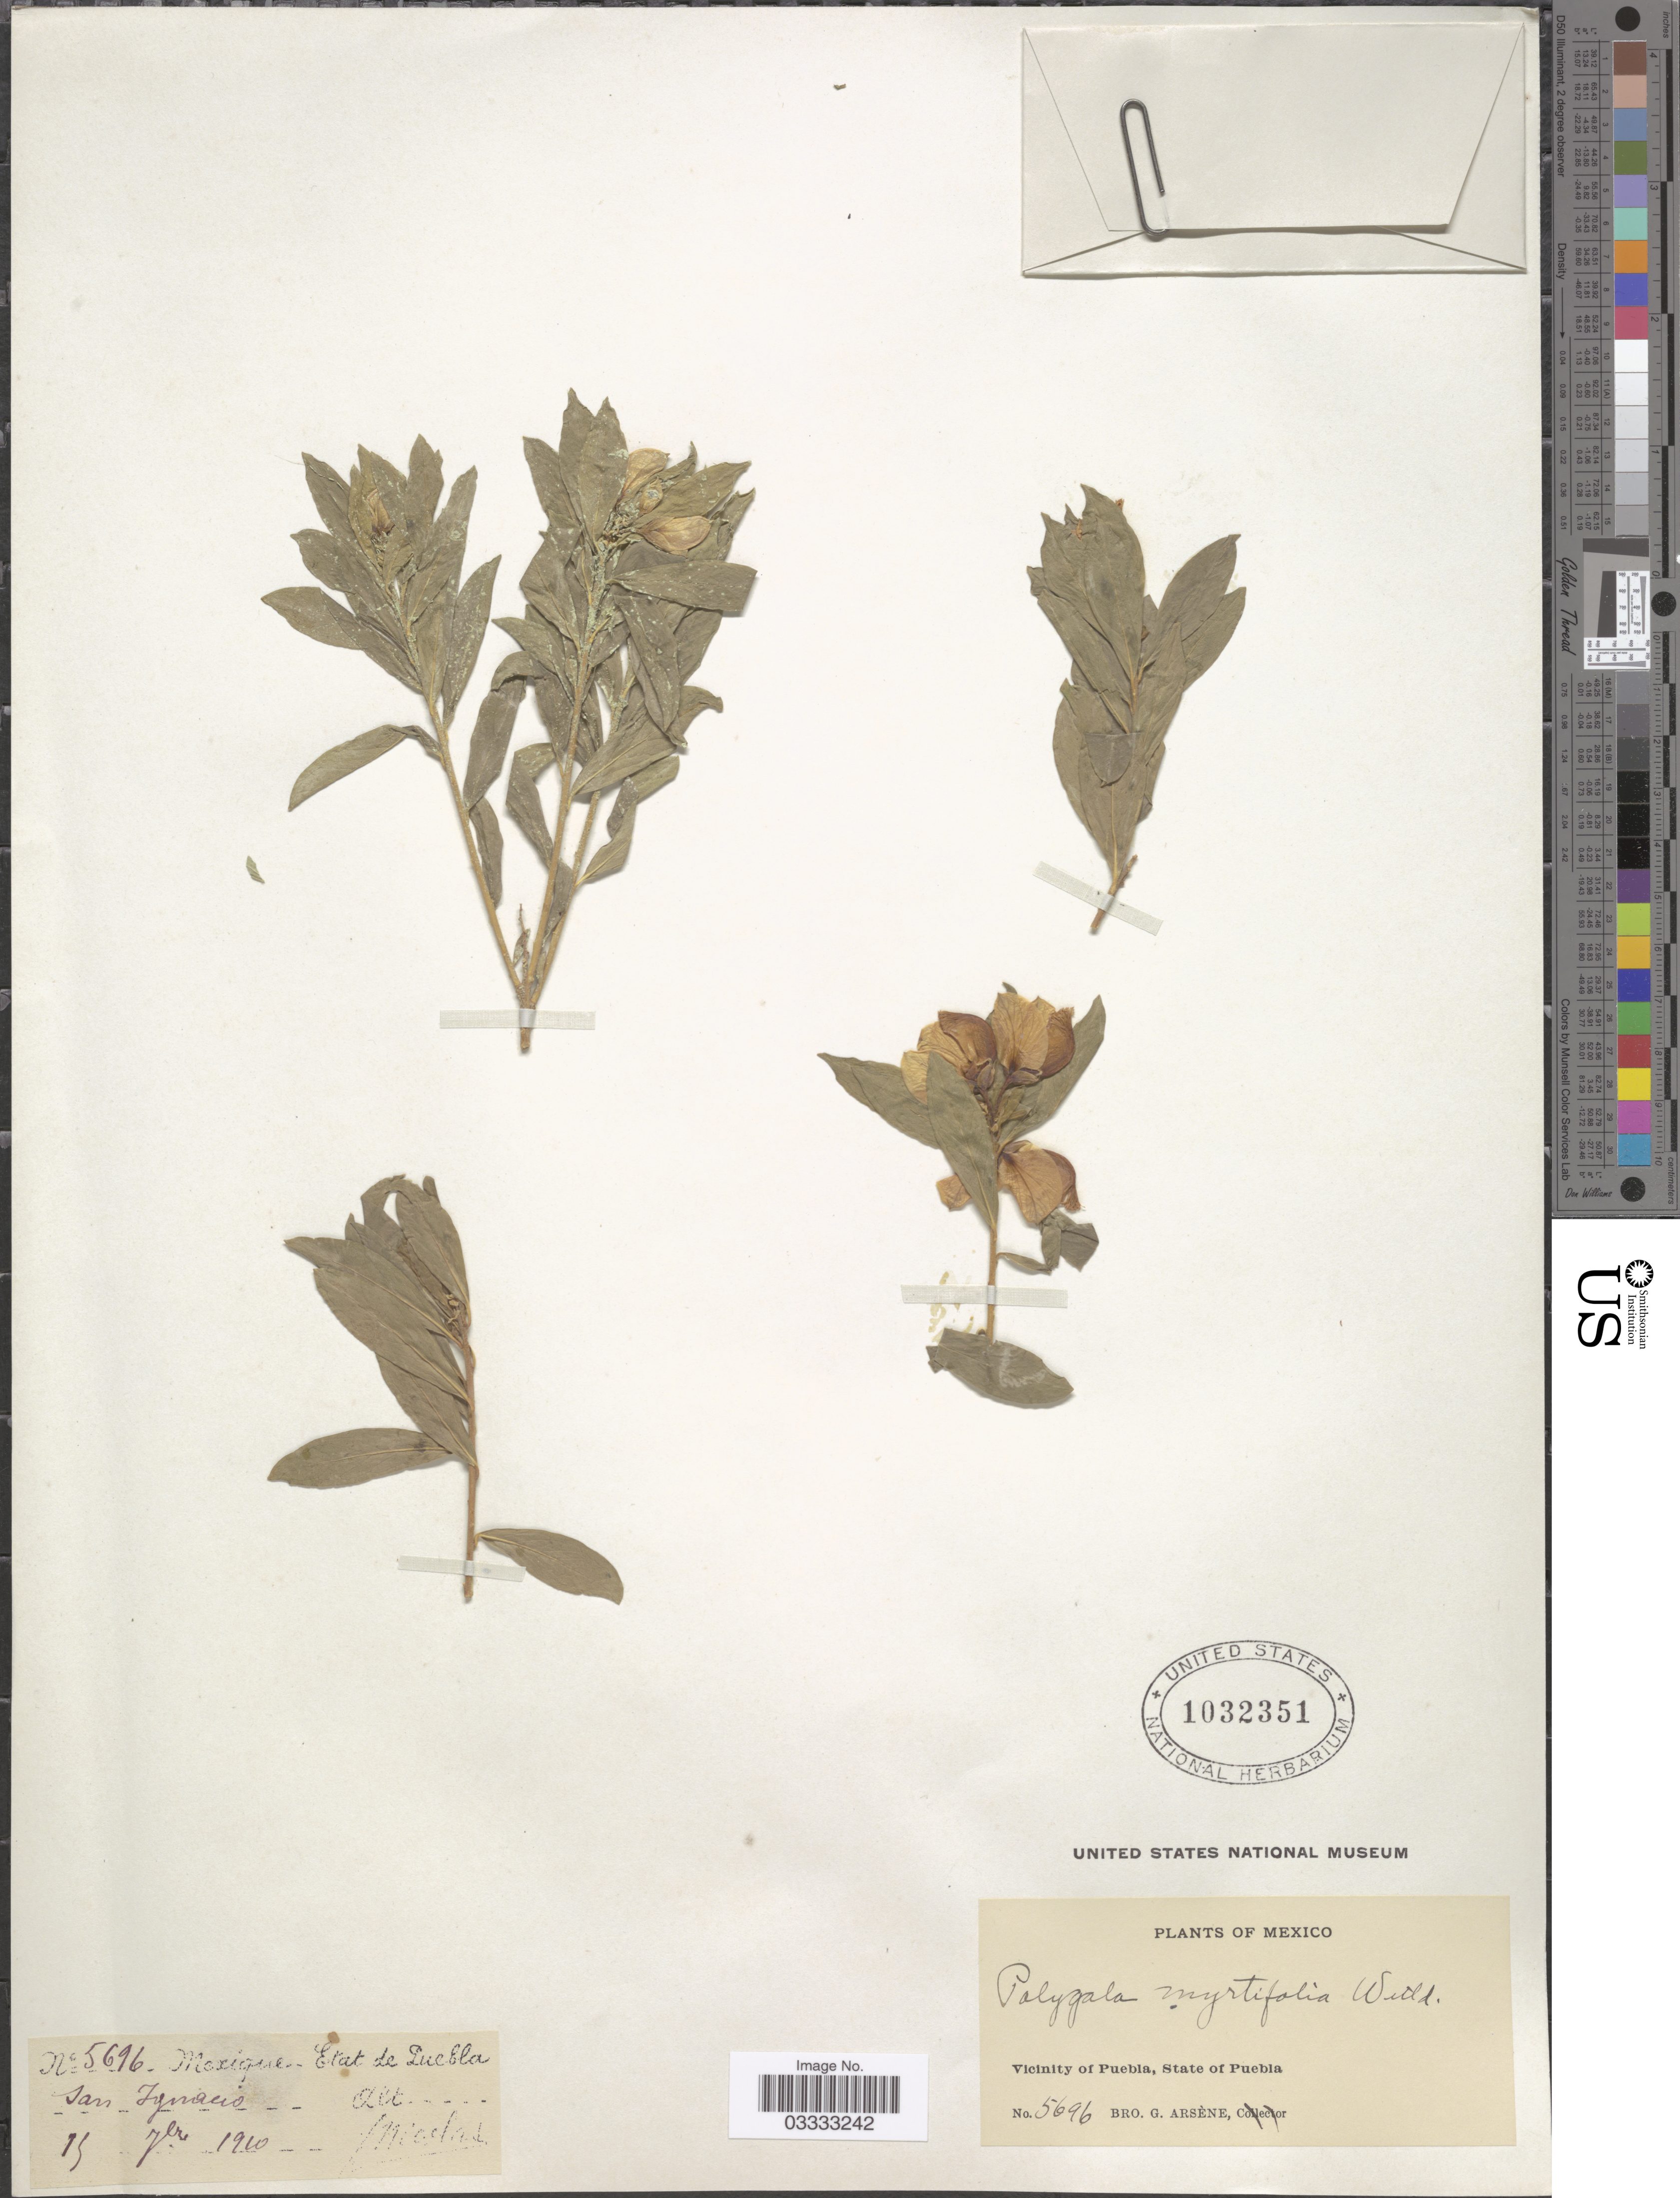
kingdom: Plantae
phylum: Tracheophyta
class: Magnoliopsida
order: Fabales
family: Polygalaceae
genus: Polygala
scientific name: Polygala sp.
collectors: Bro. G. Arsène & F. Nicolas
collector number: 5696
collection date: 1920-09-15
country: Mexico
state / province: Puebla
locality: San Ignacio. Vicinity of Puebla.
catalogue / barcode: US 1032351